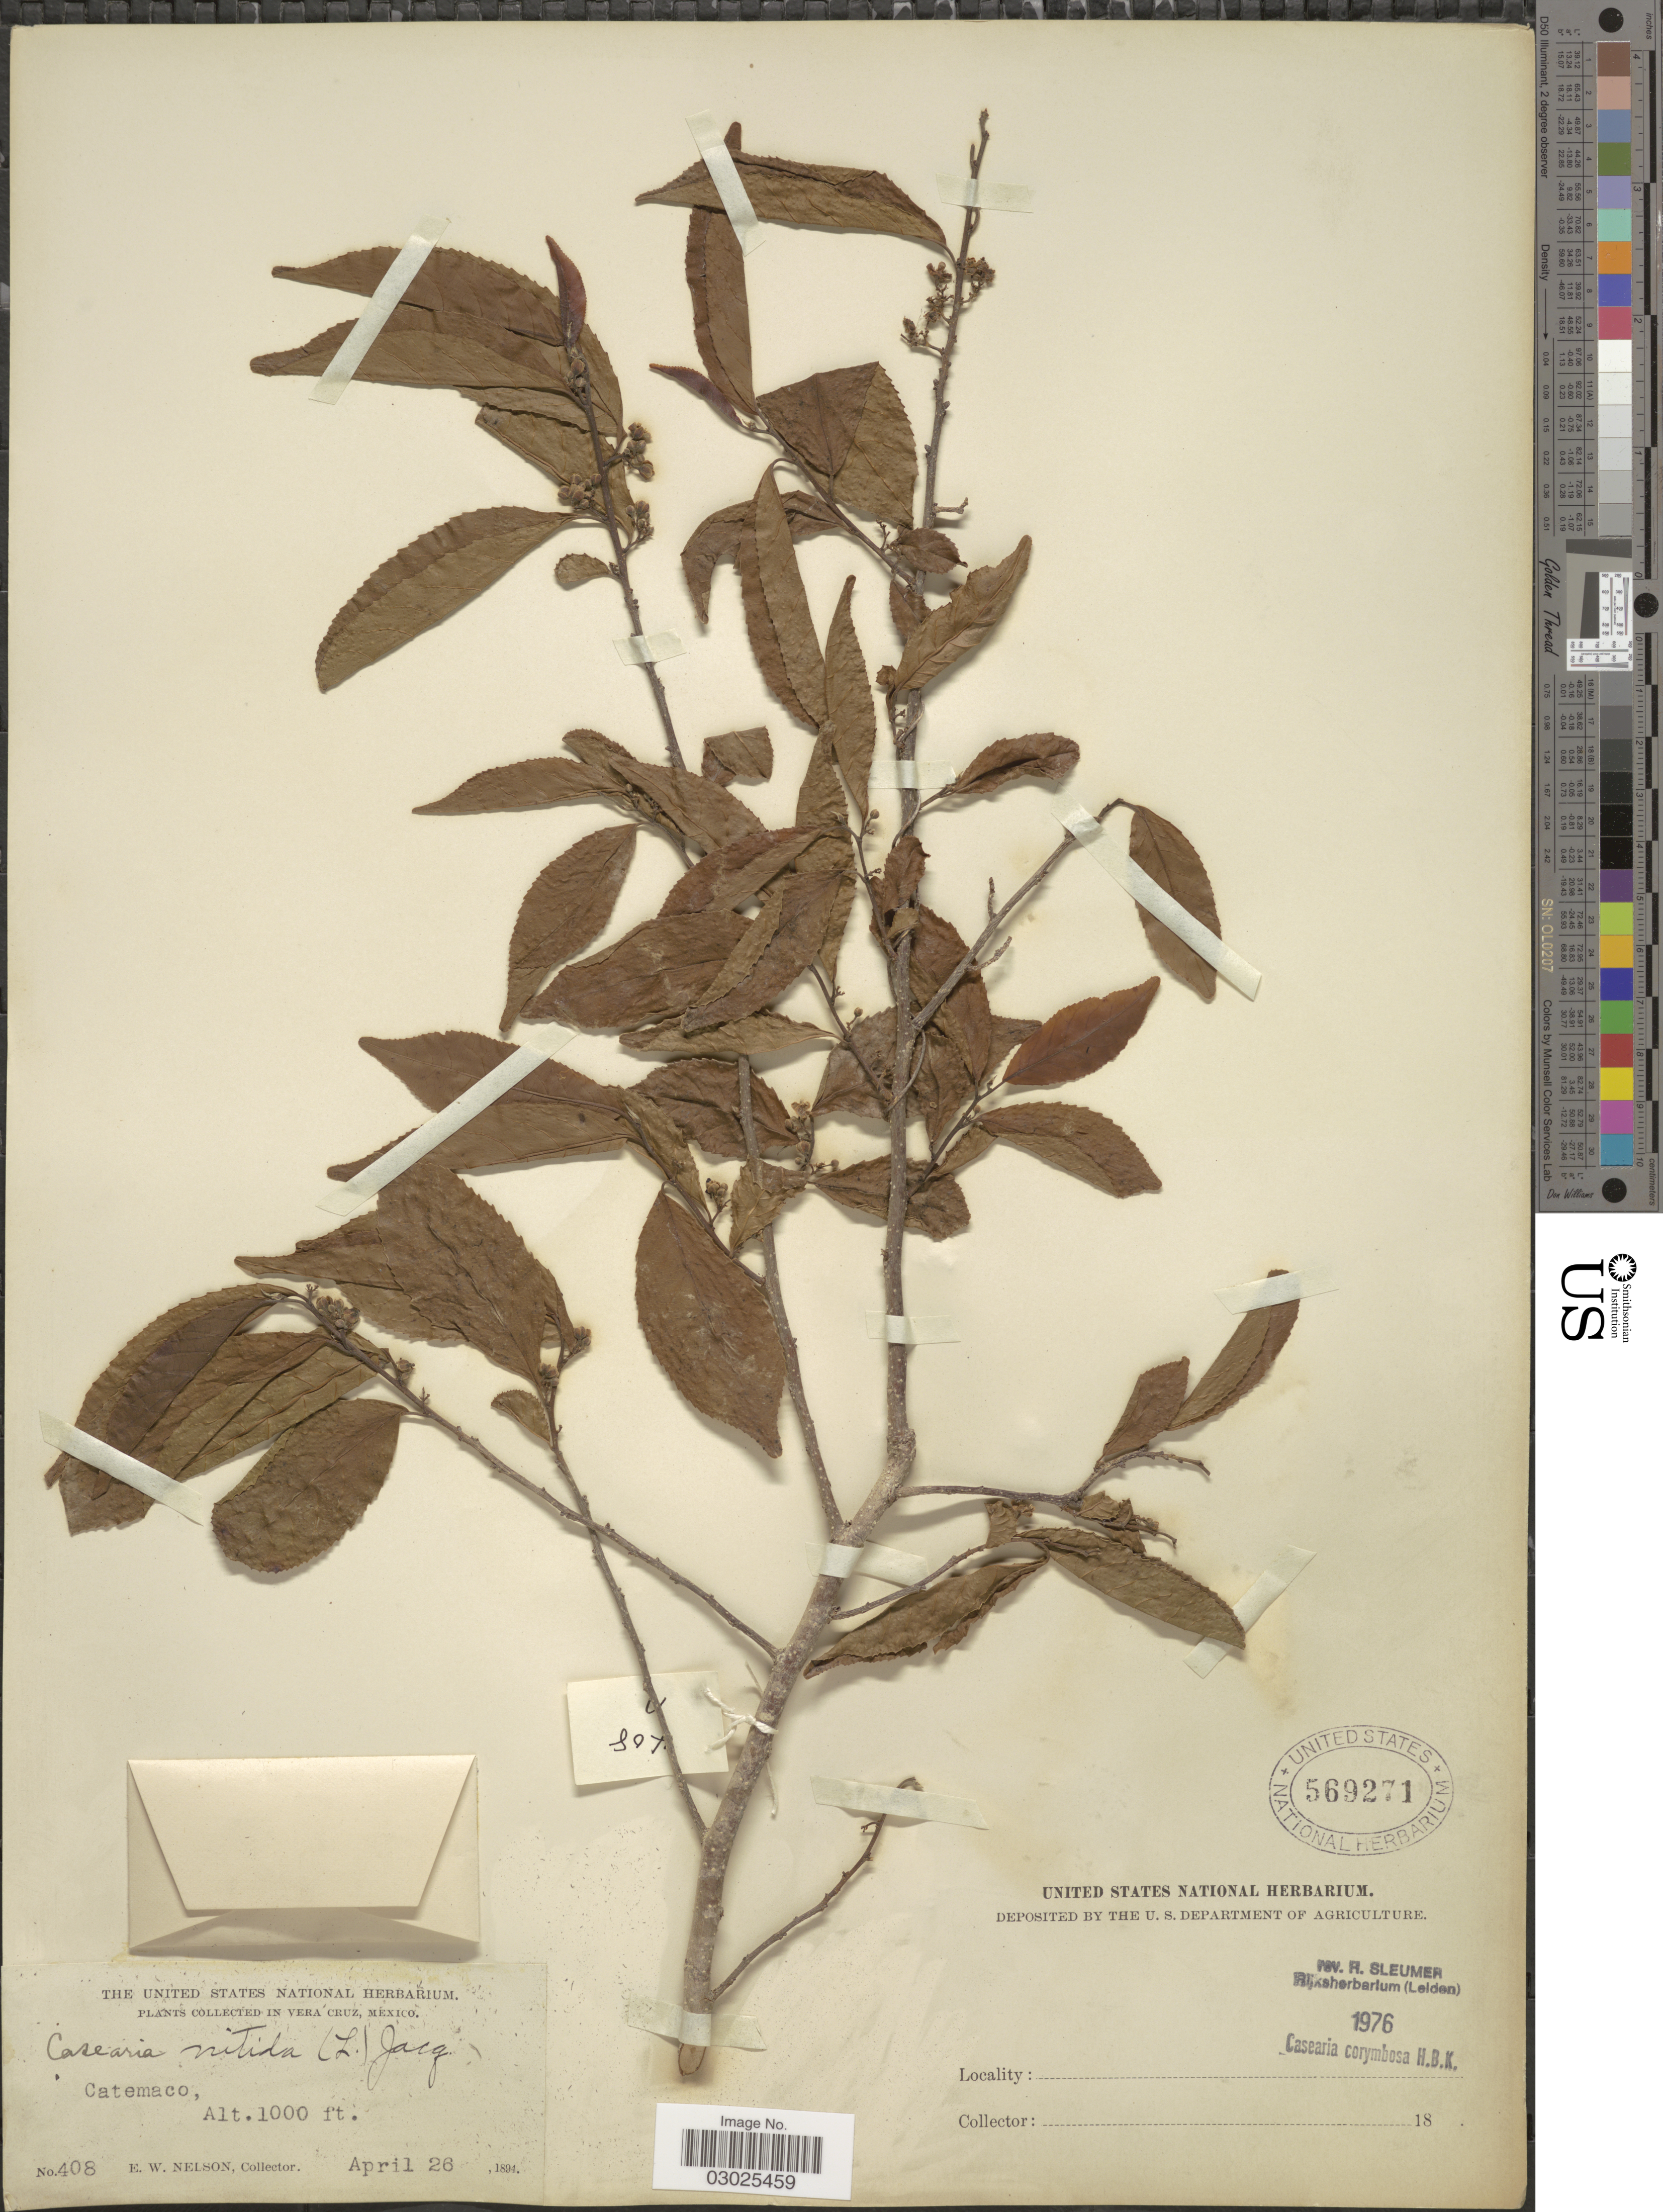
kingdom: Plantae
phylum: Tracheophyta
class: Magnoliopsida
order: Malpighiales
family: Salicaceae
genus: Casearia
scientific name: Casearia corymbosa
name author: Kunth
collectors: E. W. Nelson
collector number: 408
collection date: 1894-04-26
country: Mexico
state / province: Veracruz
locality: Vera Cruz. Catemaco.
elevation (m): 305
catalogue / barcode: US 569271